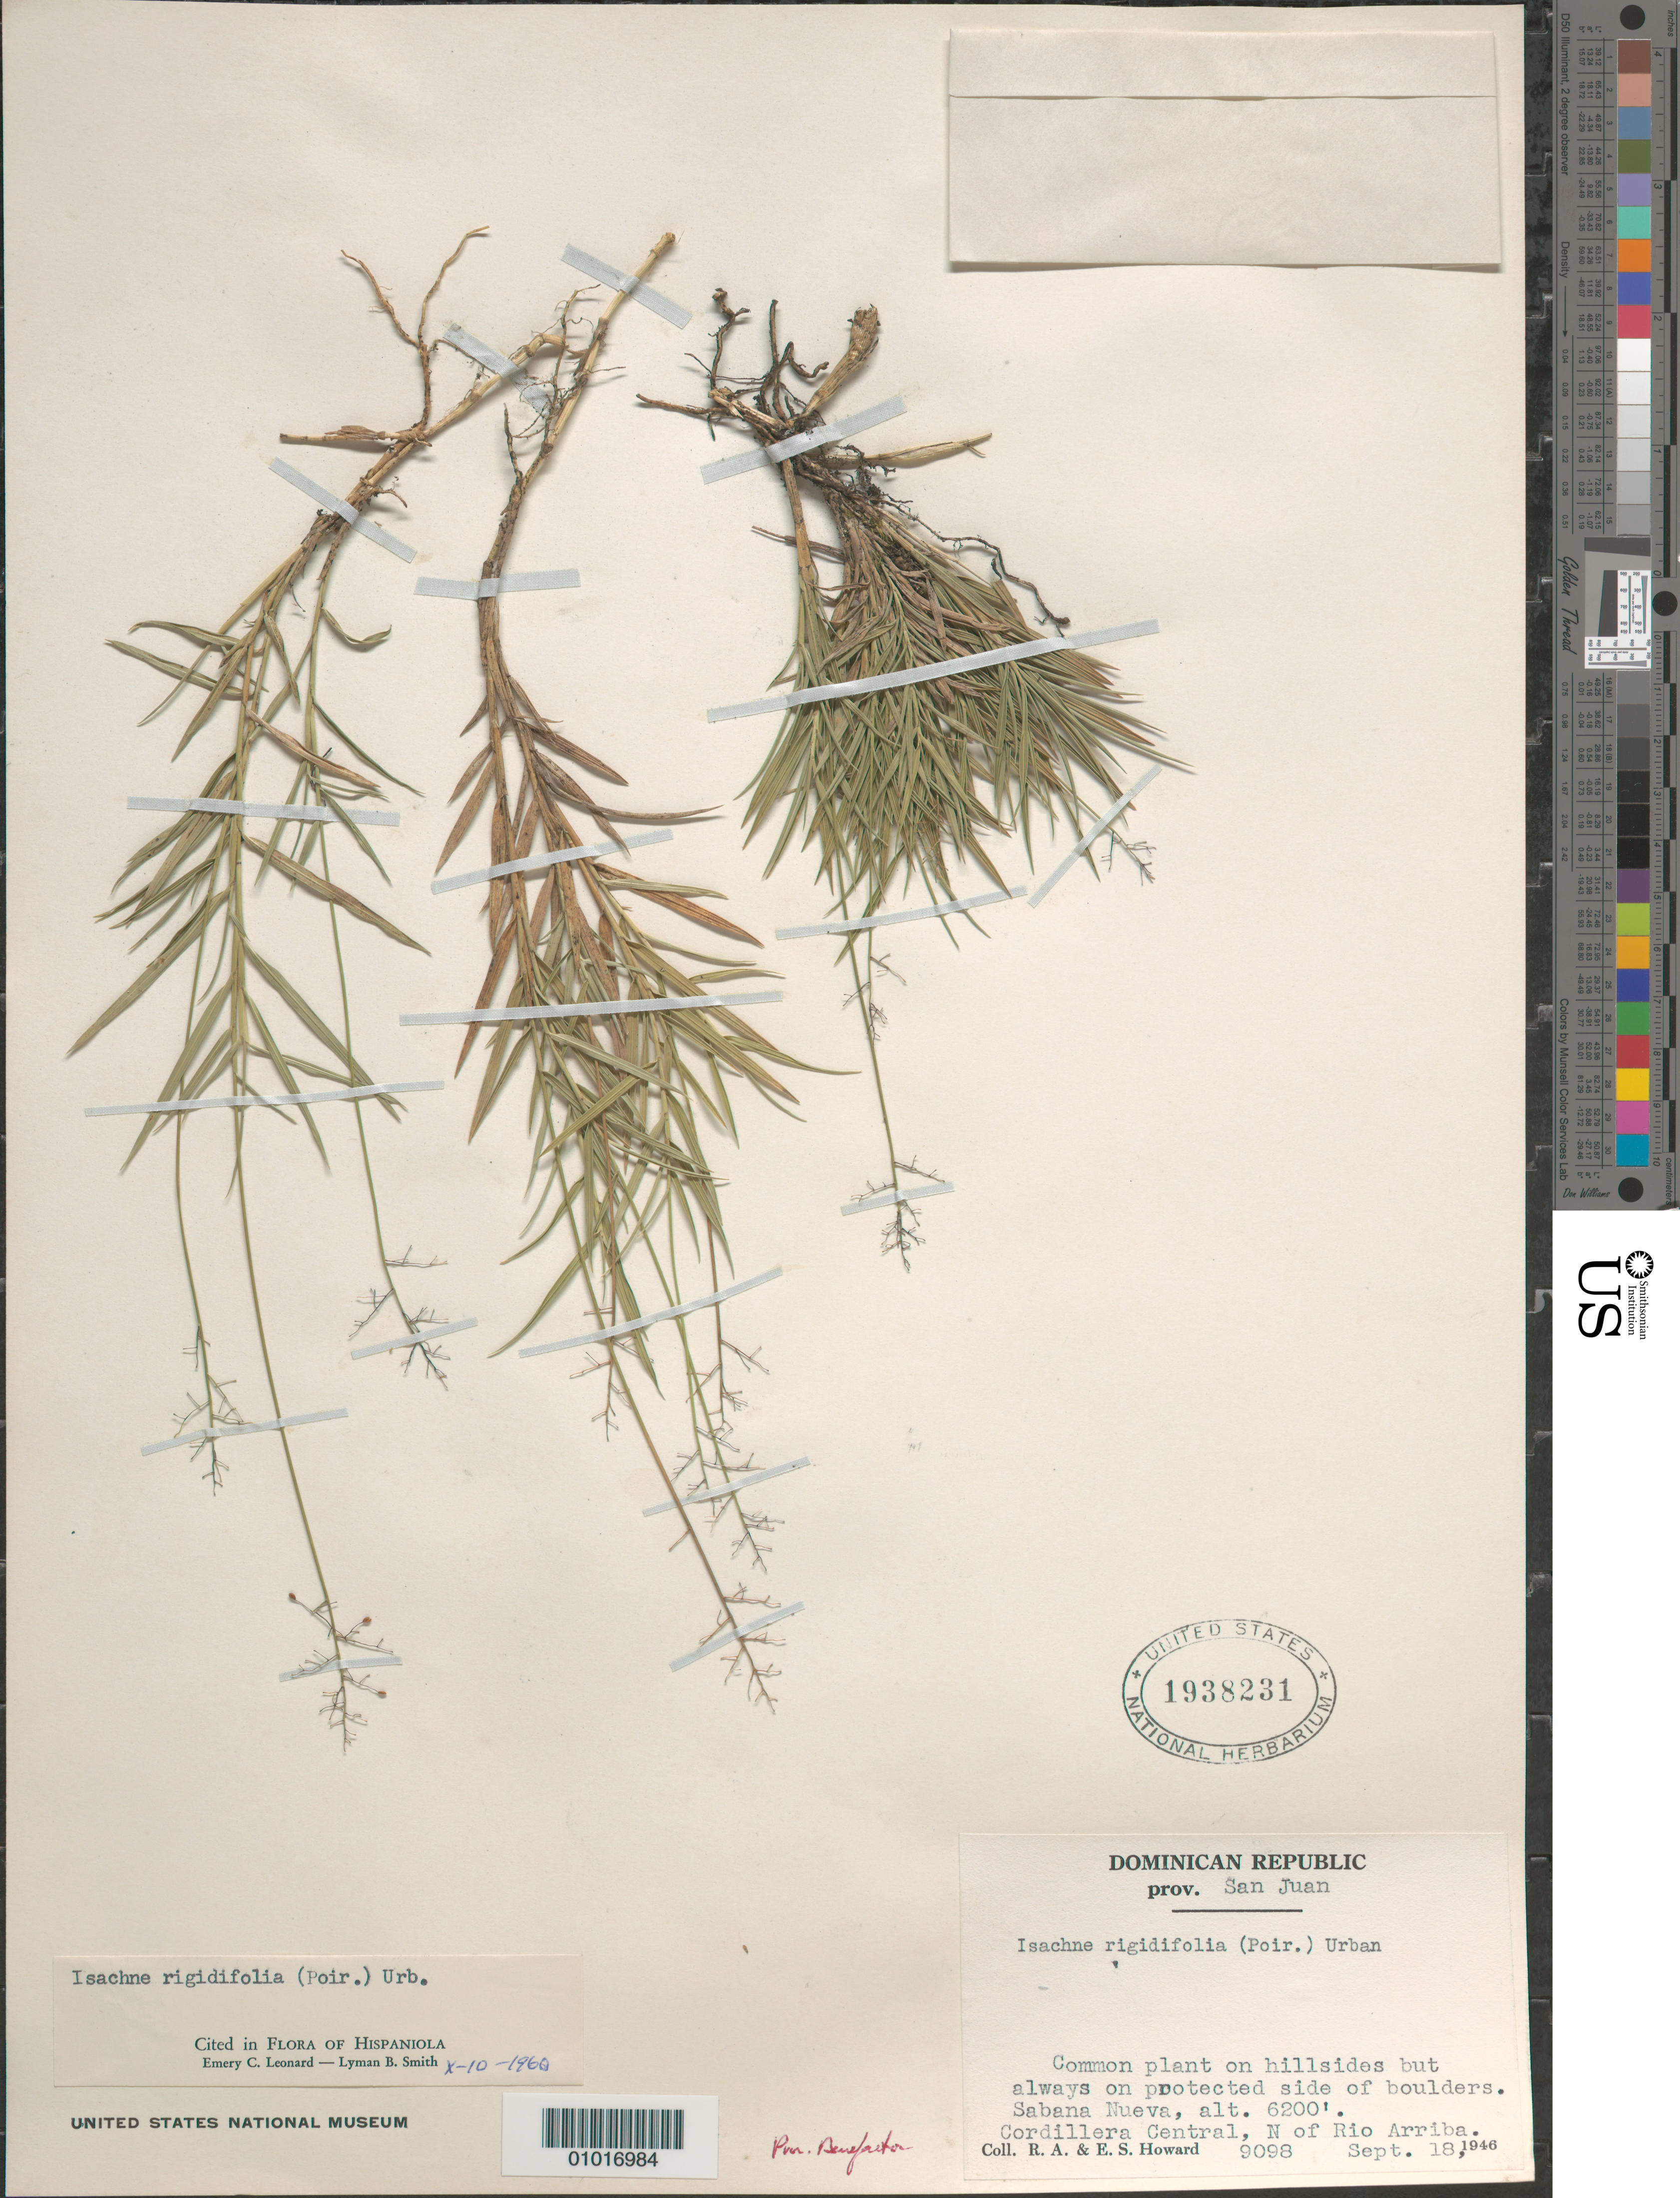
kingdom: Plantae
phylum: Tracheophyta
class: Liliopsida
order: Poales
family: Poaceae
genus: Isachne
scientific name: Isachne rigidifolia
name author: (Poir.) Urb.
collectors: E. S. Howard & R. A. Howard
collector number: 9098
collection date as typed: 18 Sep 1946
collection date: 1946-09-18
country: Dominican Republic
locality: Sabana Nueva, Cordillera Central, North of Rio Arriba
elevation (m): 1890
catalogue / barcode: US 1938231